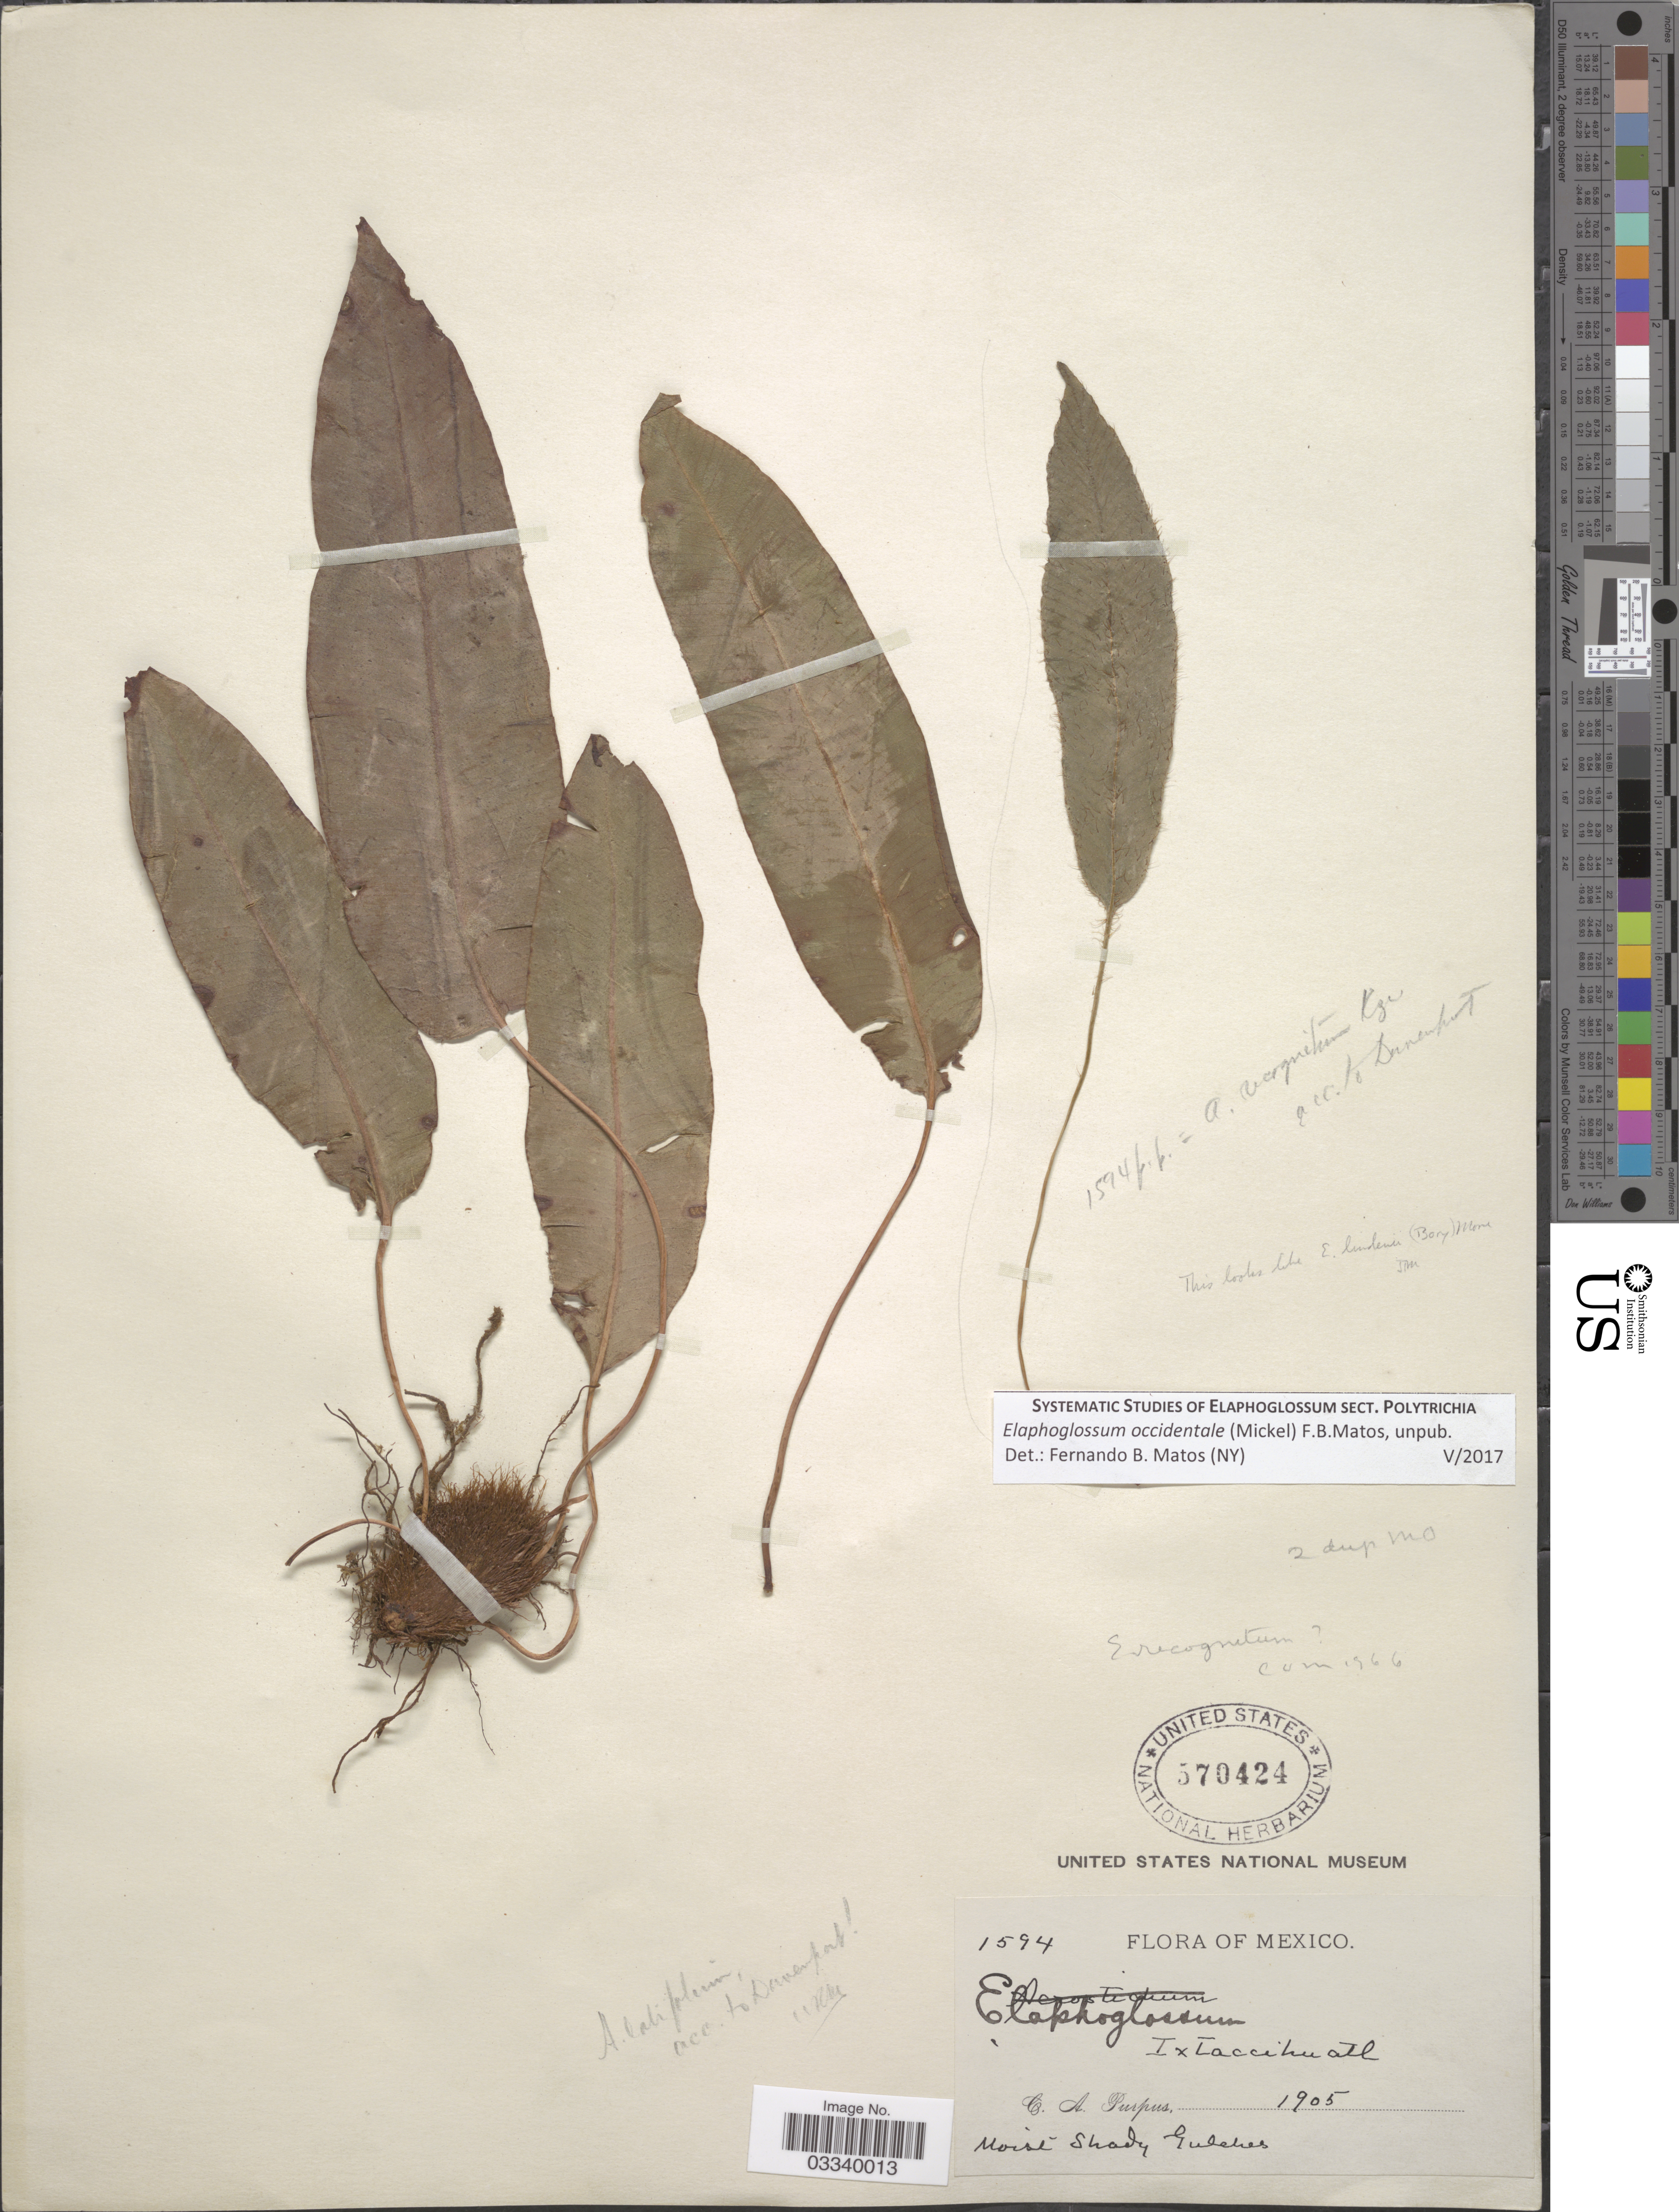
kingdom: Plantae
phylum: Tracheophyta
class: Polypodiopsida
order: Polypodiales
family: Dryopteridaceae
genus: Elaphoglossum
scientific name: Elaphoglossum occidentale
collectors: C. A. Purpus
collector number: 1594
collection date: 1905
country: Mexico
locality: Ixtaccihuatl.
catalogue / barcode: US 570424